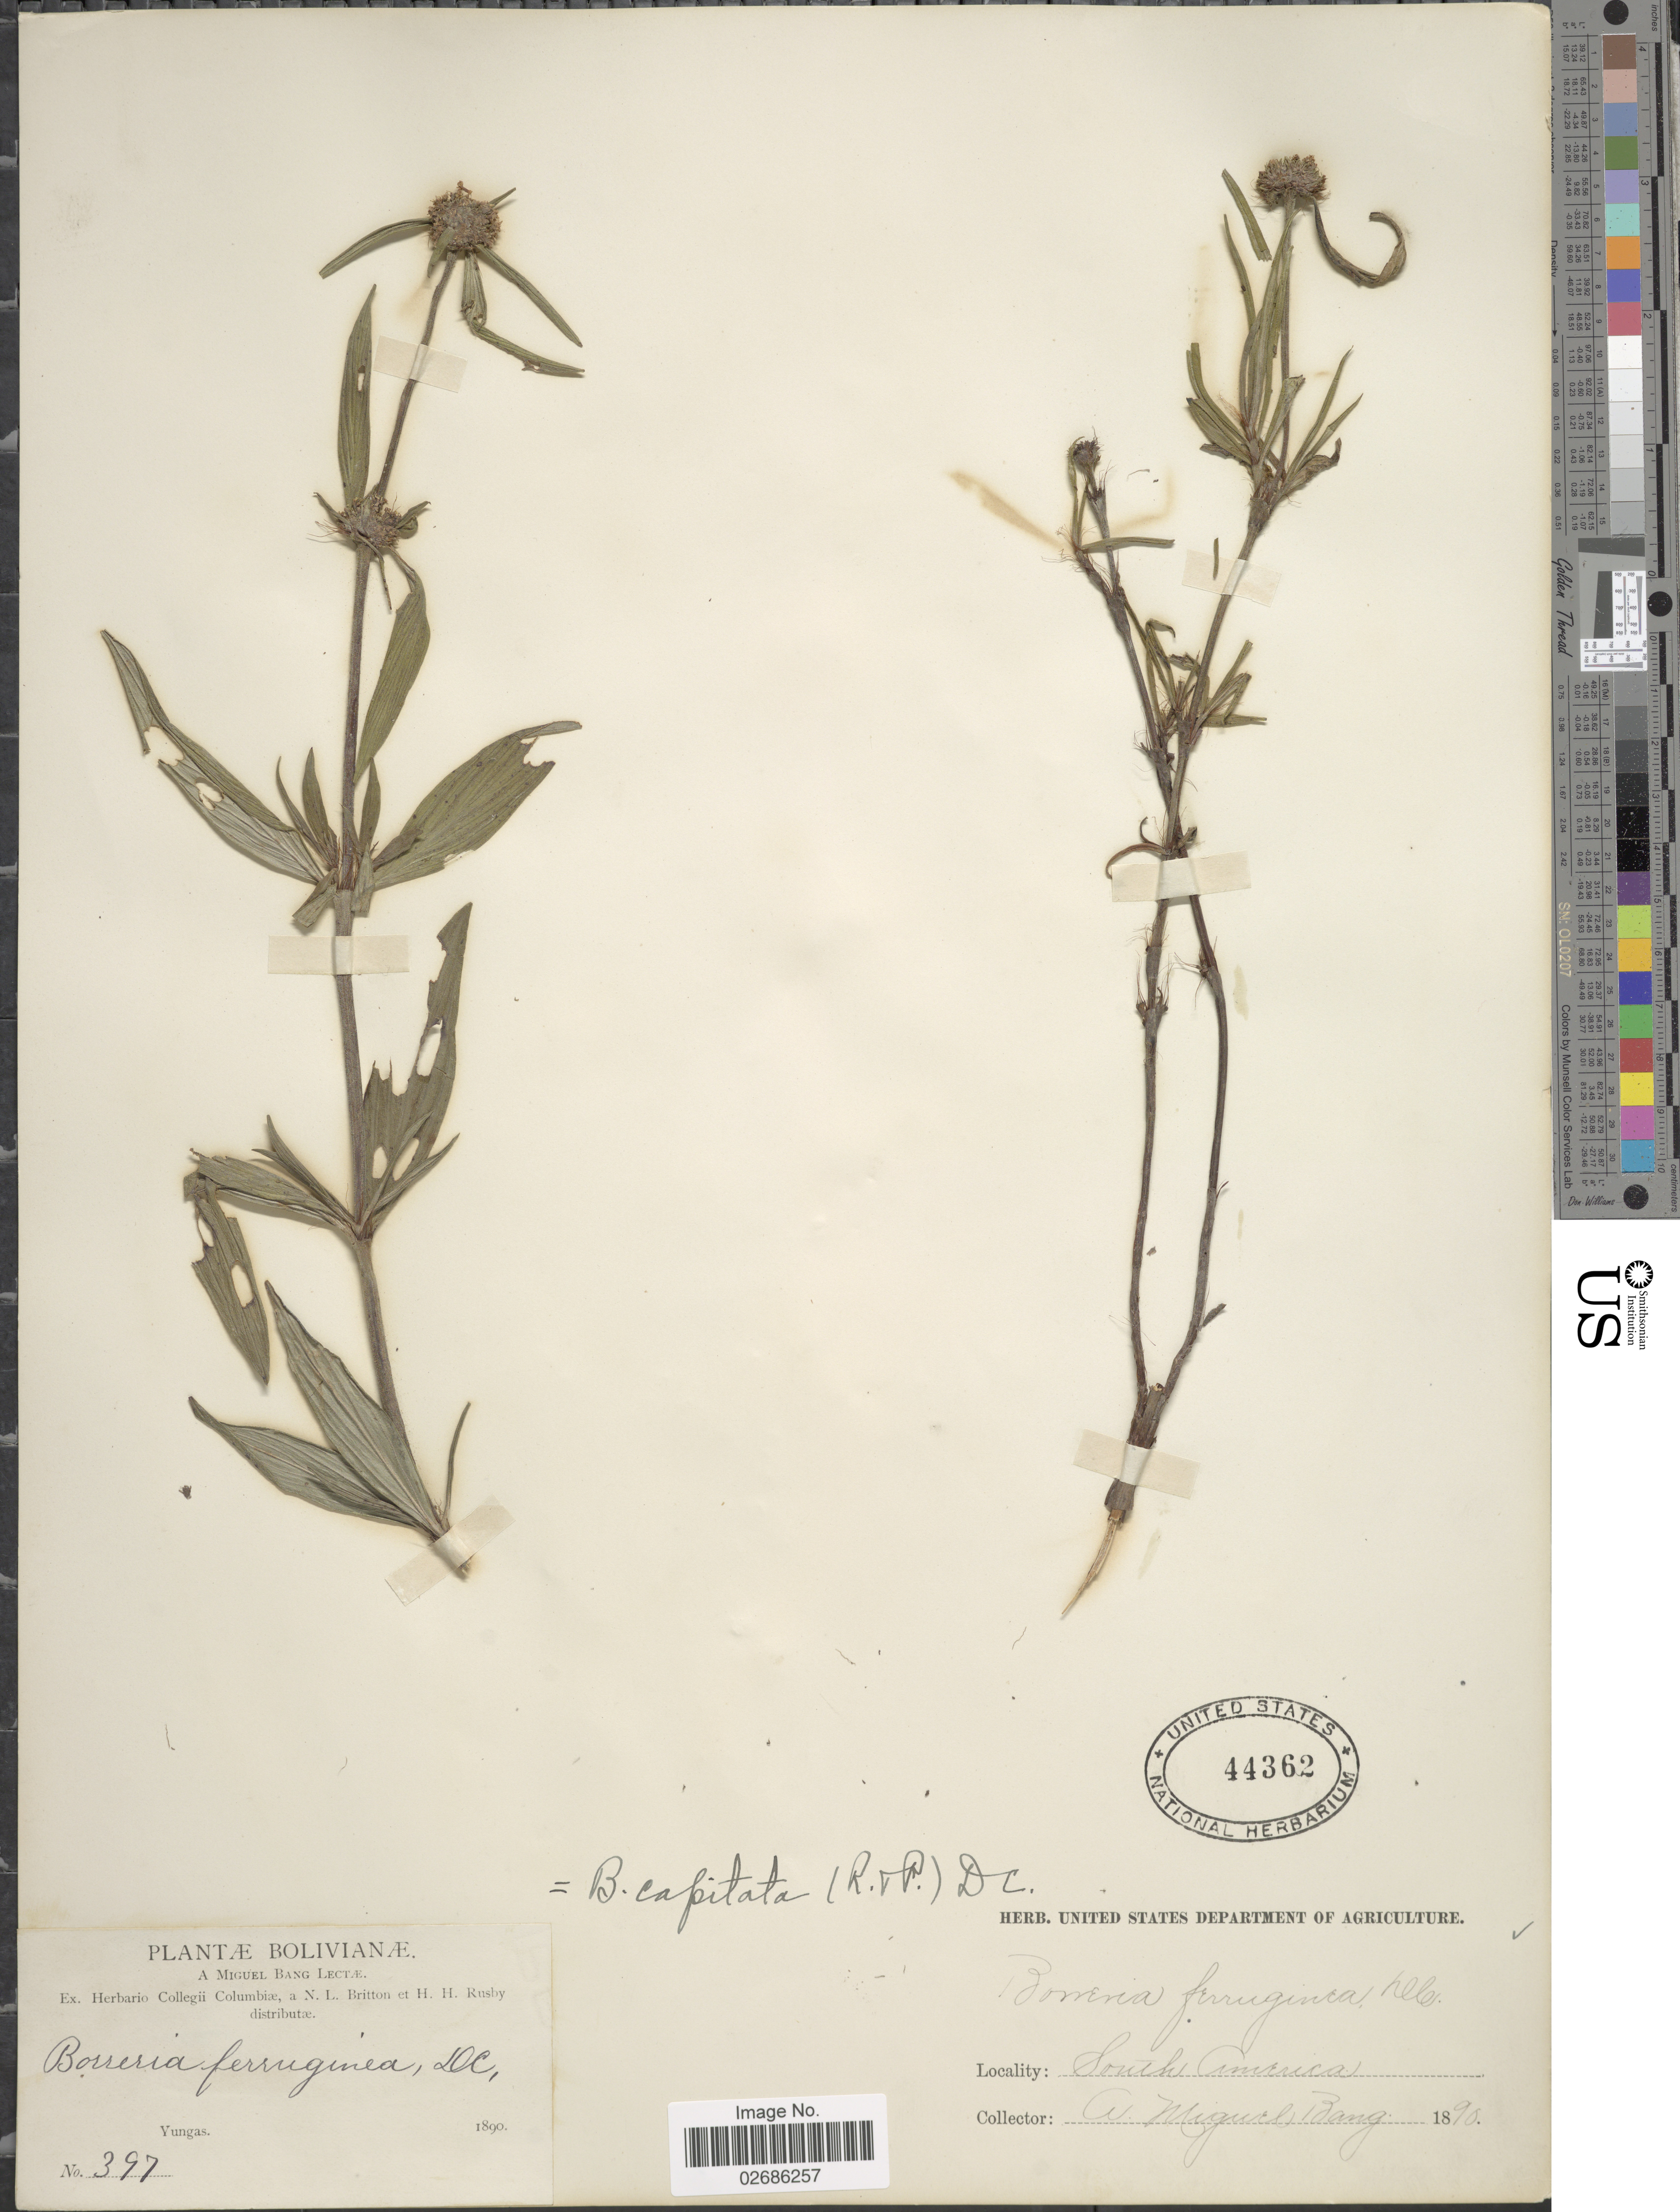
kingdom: Plantae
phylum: Tracheophyta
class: Magnoliopsida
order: Gentianales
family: Rubiaceae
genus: Borreria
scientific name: Borreria capitata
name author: (Ruiz & Pav.) DC.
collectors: M. Bang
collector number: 397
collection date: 1890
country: Bolivia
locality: Yungas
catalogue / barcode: US 44362